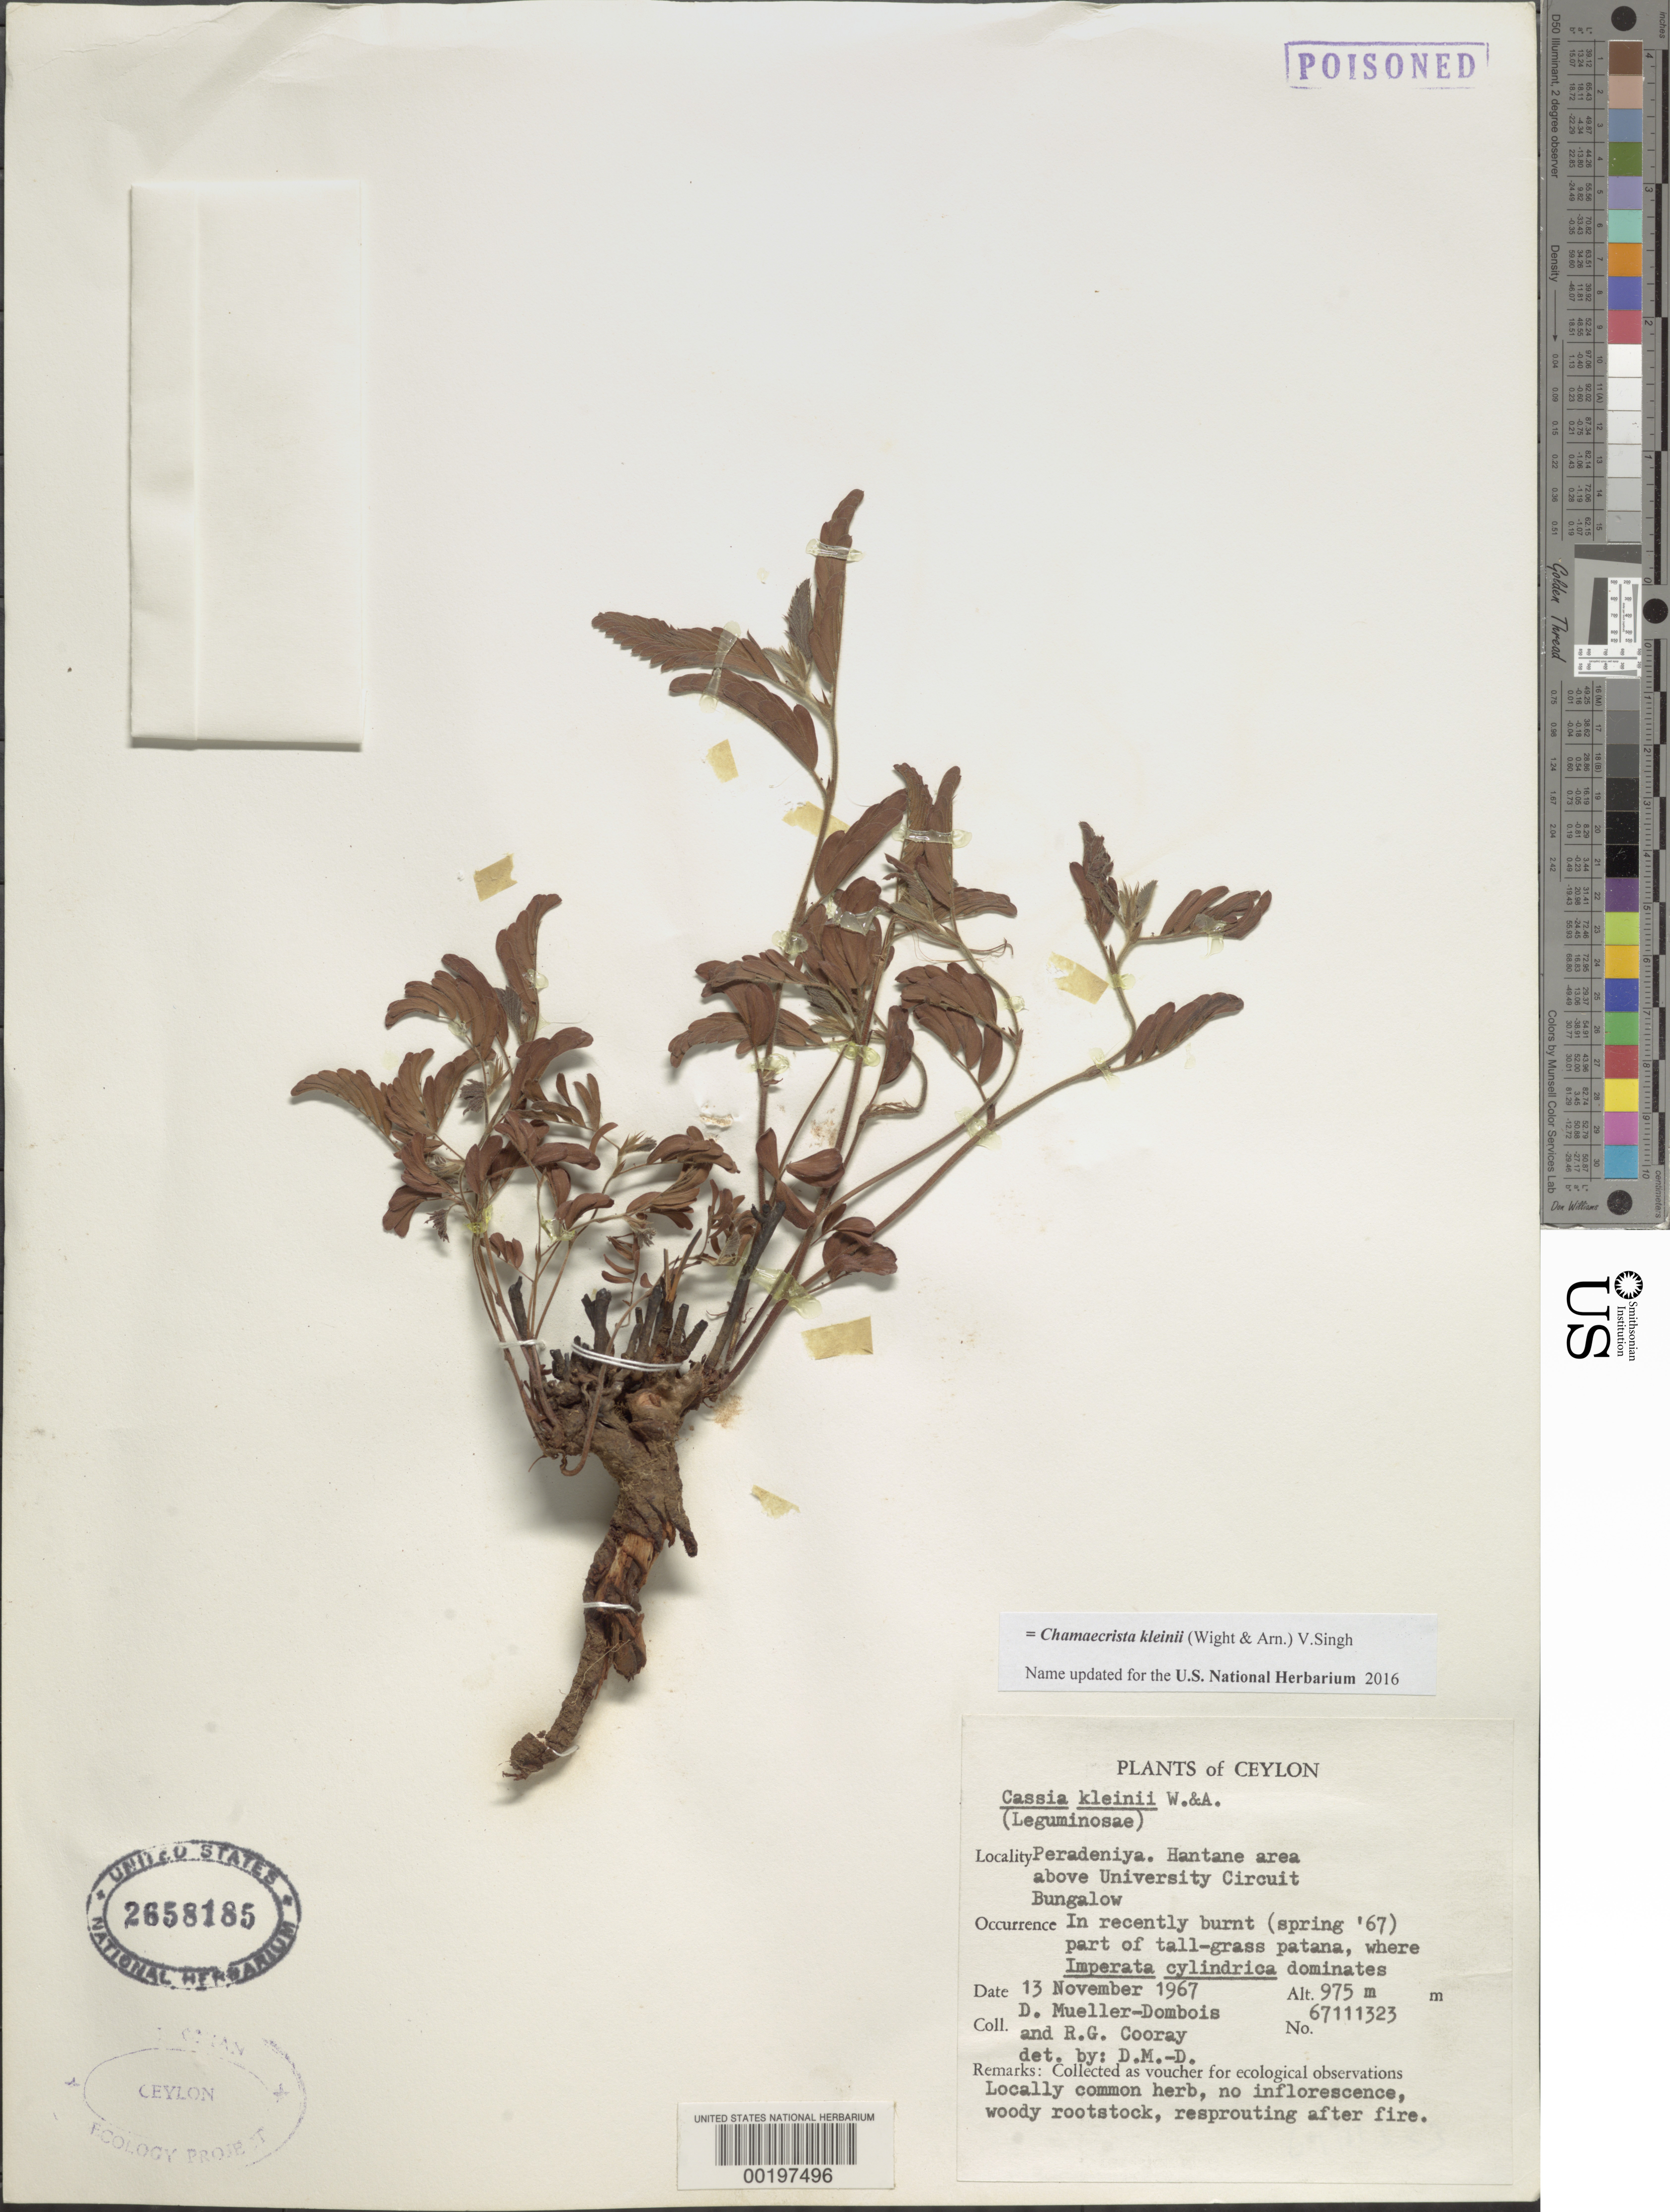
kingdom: Plantae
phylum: Tracheophyta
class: Magnoliopsida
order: Fabales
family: Fabaceae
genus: Chamaecrista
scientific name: Chamaecrista nictitans var. glabrata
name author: (Vogel) H.S. Irwin & Barneby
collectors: D. Mueller-Dombois & R. Cooray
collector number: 67111323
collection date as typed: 13 Nov 1967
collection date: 1967-11-13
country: Sri Lanka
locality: Peradeniya; hantane area above university circuit bungalow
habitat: In recently burnt part of tall grass patana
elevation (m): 975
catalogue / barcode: US 2658185